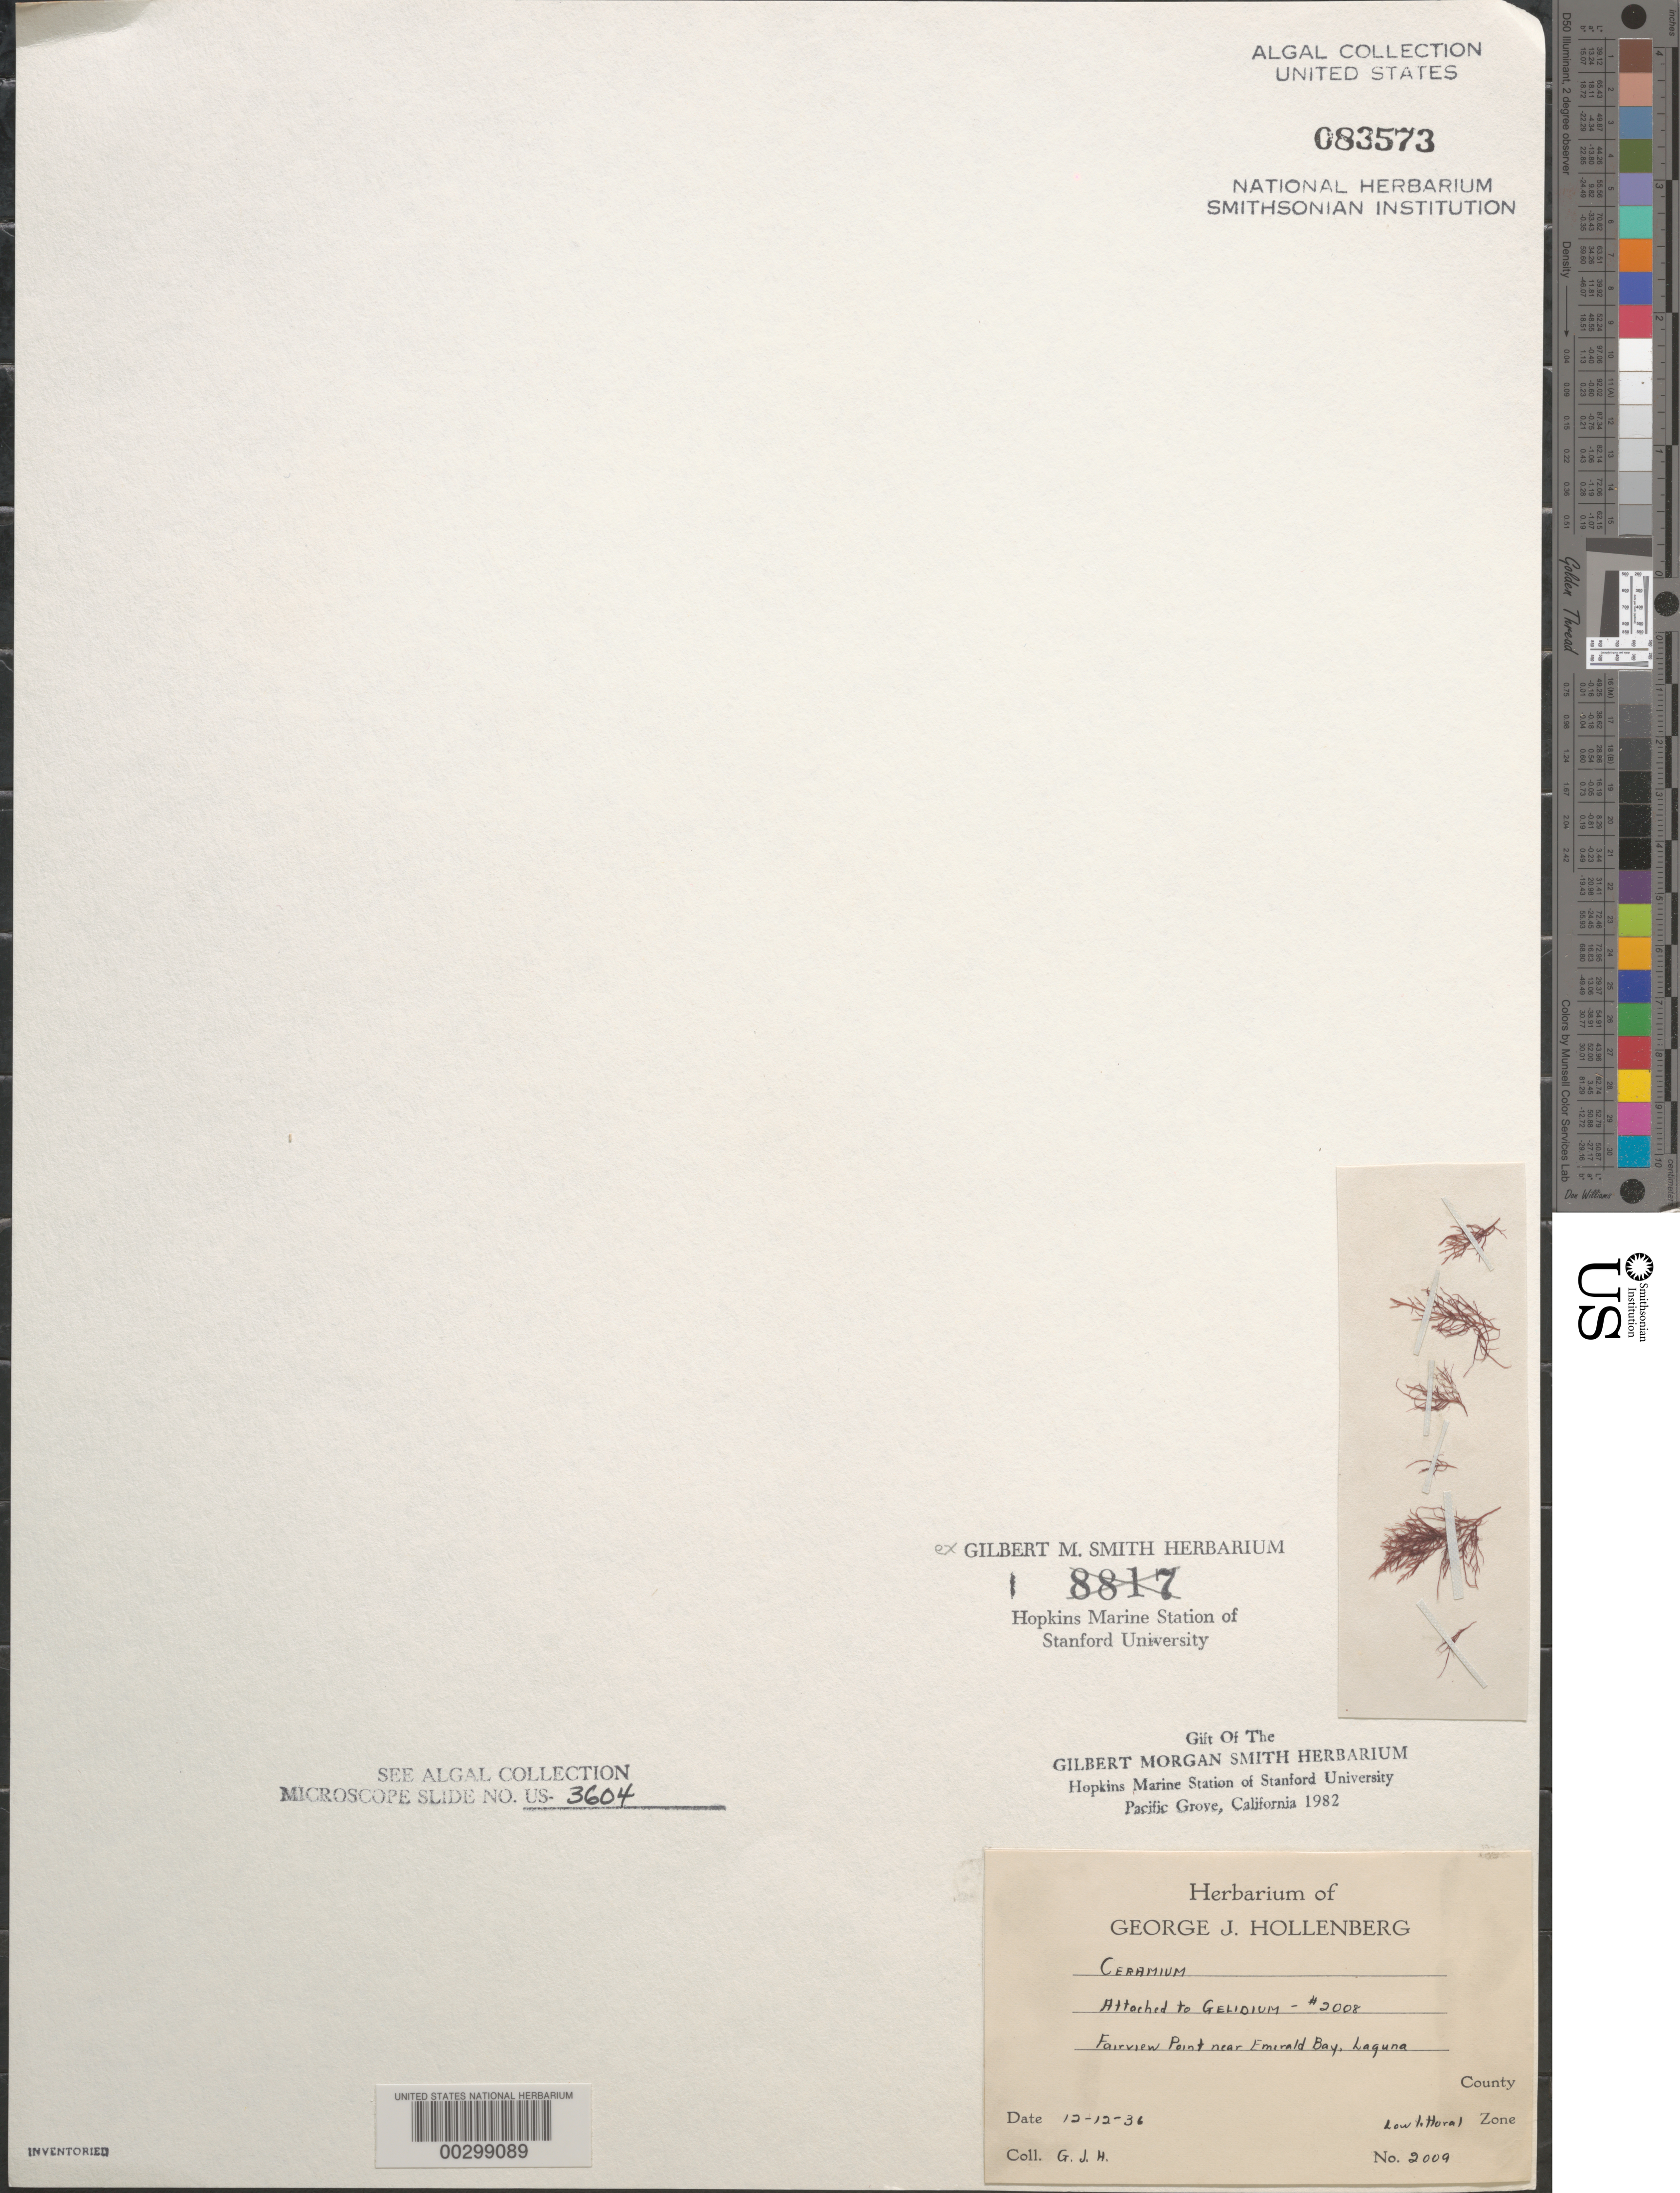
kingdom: Plantae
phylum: Rhodophyta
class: Florideophyceae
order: Ceramiales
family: Ceramiaceae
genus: Ceramium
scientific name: Ceramium sp.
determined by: Hollenberg, George J.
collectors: G. Hollenberg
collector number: GJH 2009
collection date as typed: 12 Dec 1936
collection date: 1936-12-12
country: United States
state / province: California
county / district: Orange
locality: Fairview Point near Emerald Bay, Laguna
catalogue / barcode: US 83573